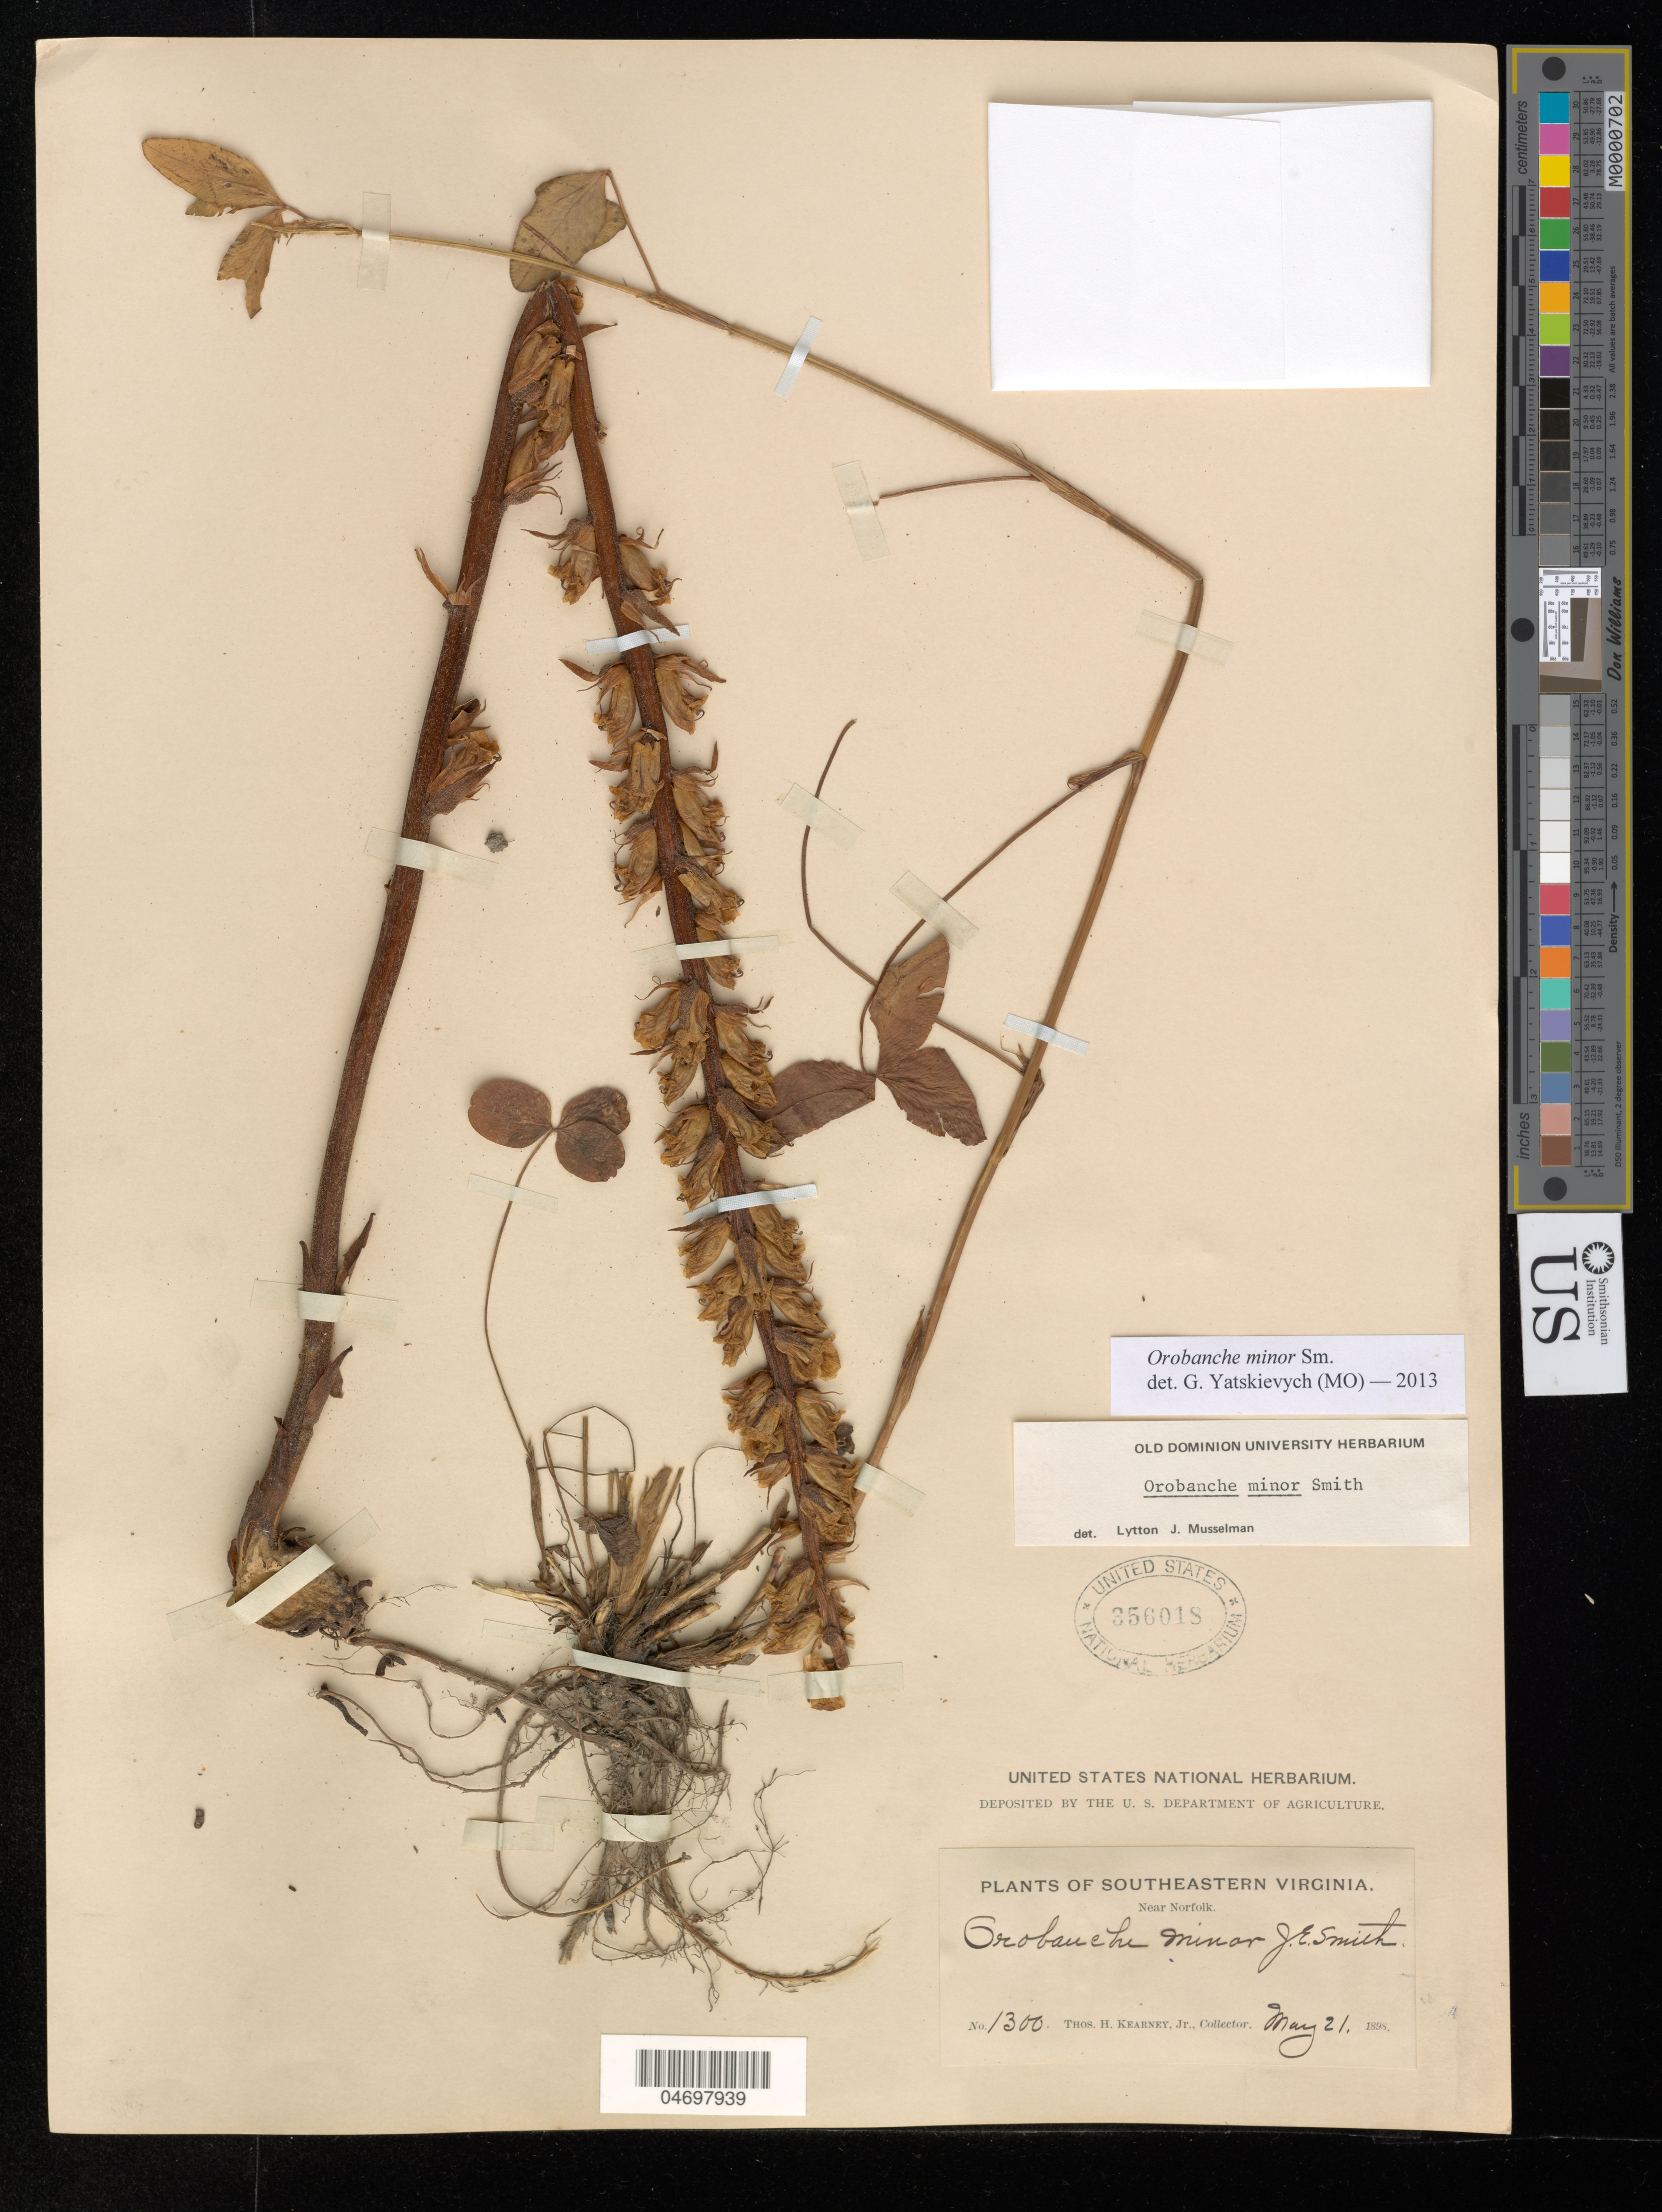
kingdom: Plantae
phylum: Tracheophyta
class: Magnoliopsida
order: Lamiales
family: Orobanchaceae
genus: Orobanche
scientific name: Orobanche minor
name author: Sm.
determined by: Yatskievych, G.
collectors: T. H. Kearney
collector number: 1300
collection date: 1898-05-21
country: United States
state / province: Virginia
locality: Near Norfolk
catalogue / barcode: US 356018